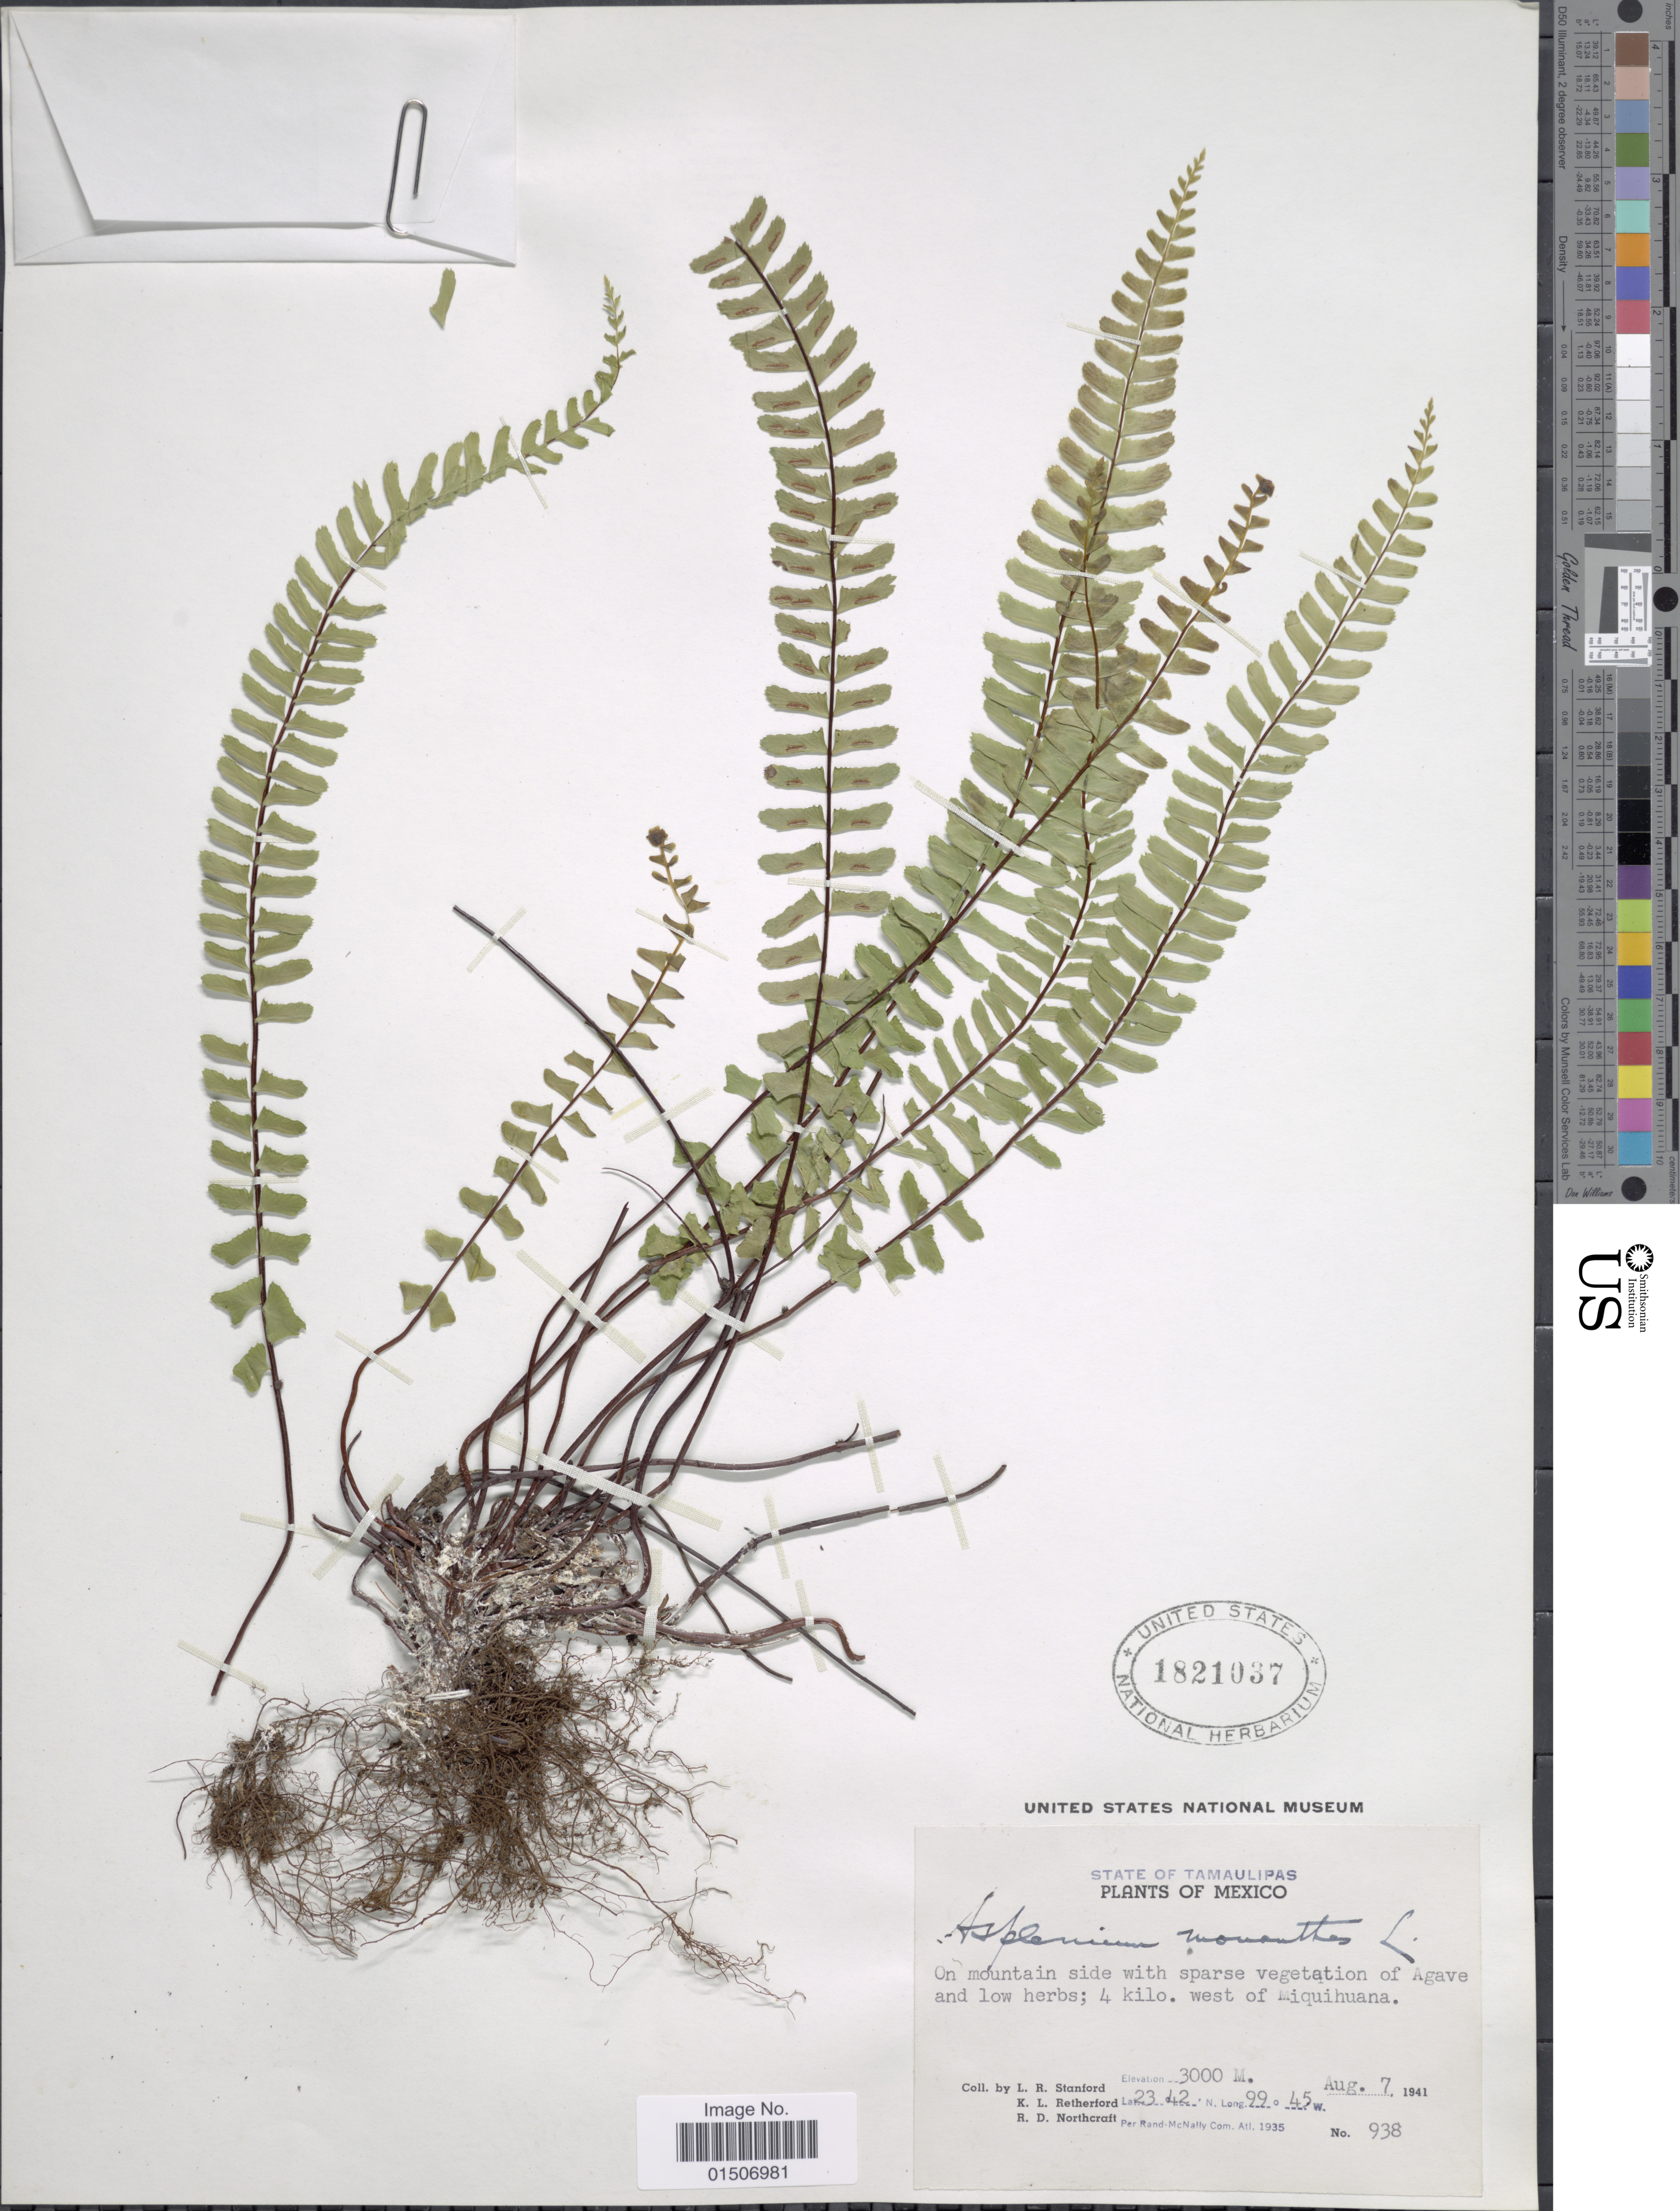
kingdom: Plantae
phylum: Tracheophyta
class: Polypodiopsida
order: Polypodiales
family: Aspleniaceae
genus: Asplenium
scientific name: Asplenium monanthes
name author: L.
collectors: L. R. Stanford, K. Retherford & R. Northcraft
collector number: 938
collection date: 1941-08-07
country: Mexico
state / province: Tamaulipas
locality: On mountain side with sparse vegetation of Agave and low herbs; 4 kilo. west of Piquihuana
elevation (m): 3000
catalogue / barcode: US 18211037